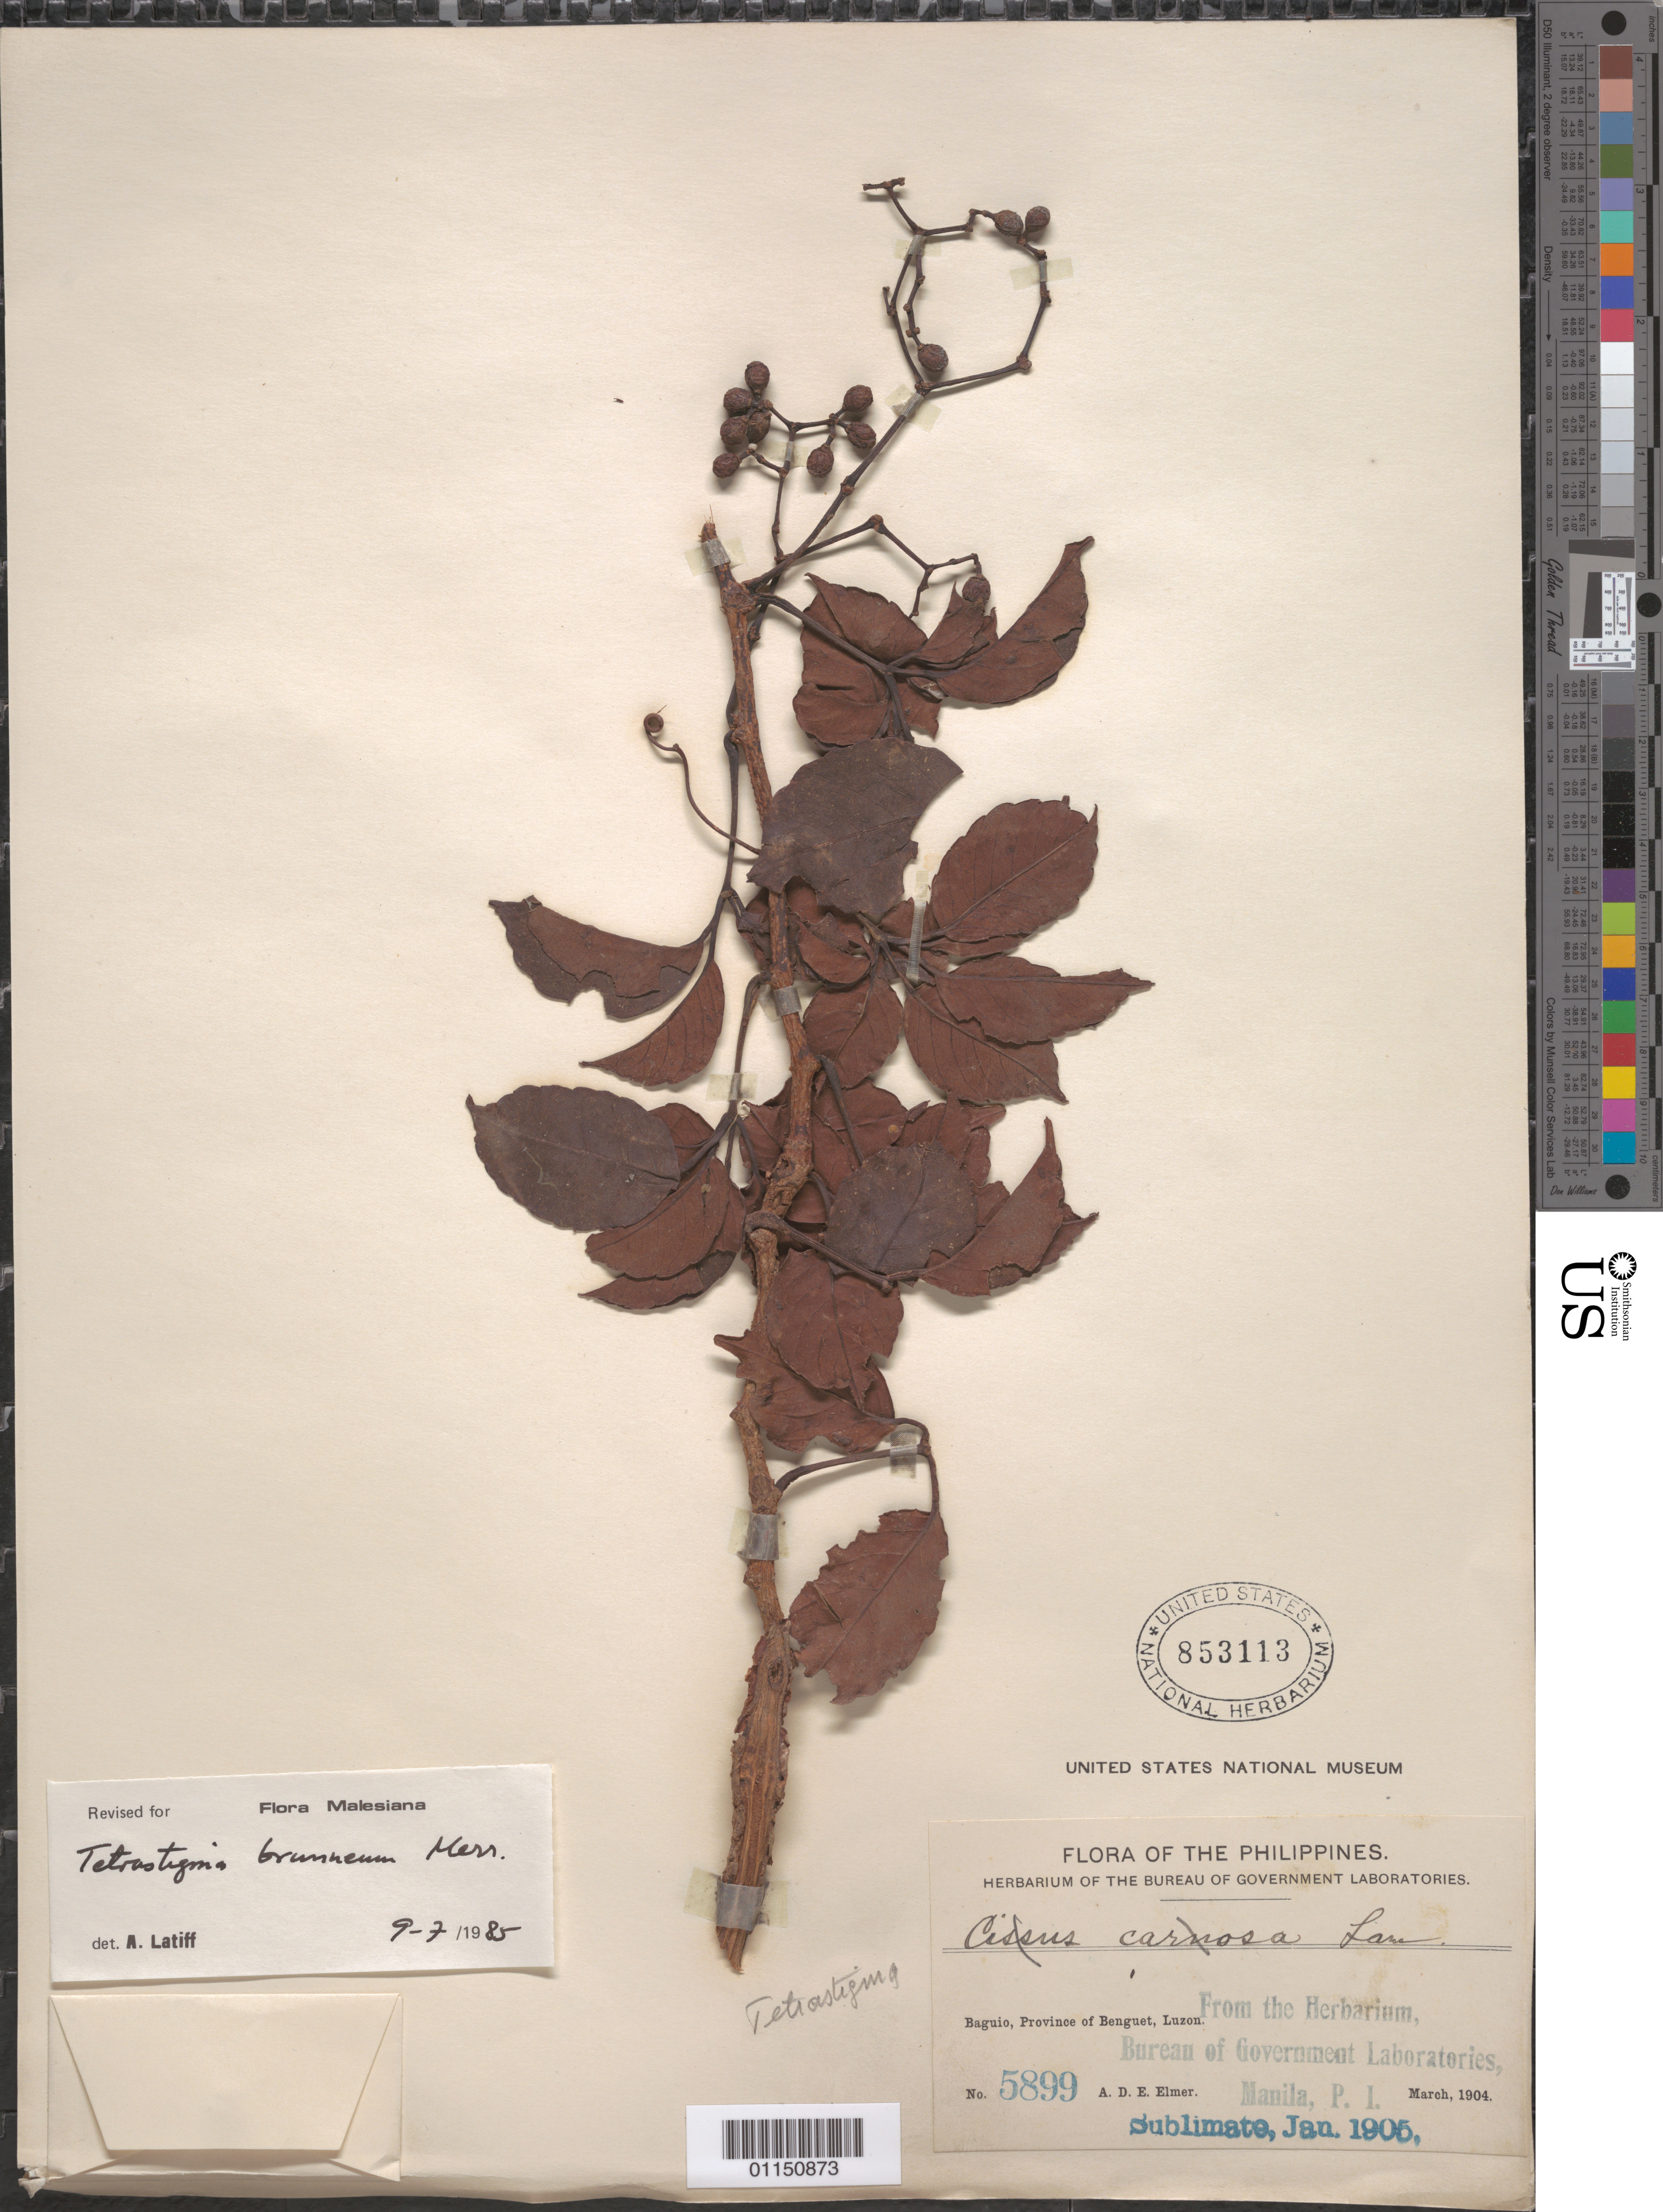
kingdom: Plantae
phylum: Tracheophyta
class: Magnoliopsida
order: Vitales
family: Vitaceae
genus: Tetrastigma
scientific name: Tetrastigma brunneum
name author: Merr.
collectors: A. D. E. Elmer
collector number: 5899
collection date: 1904-03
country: Philippines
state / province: Cordillera (Administrative Region)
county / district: Benguet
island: Luzon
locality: Baguio.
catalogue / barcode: US 853113